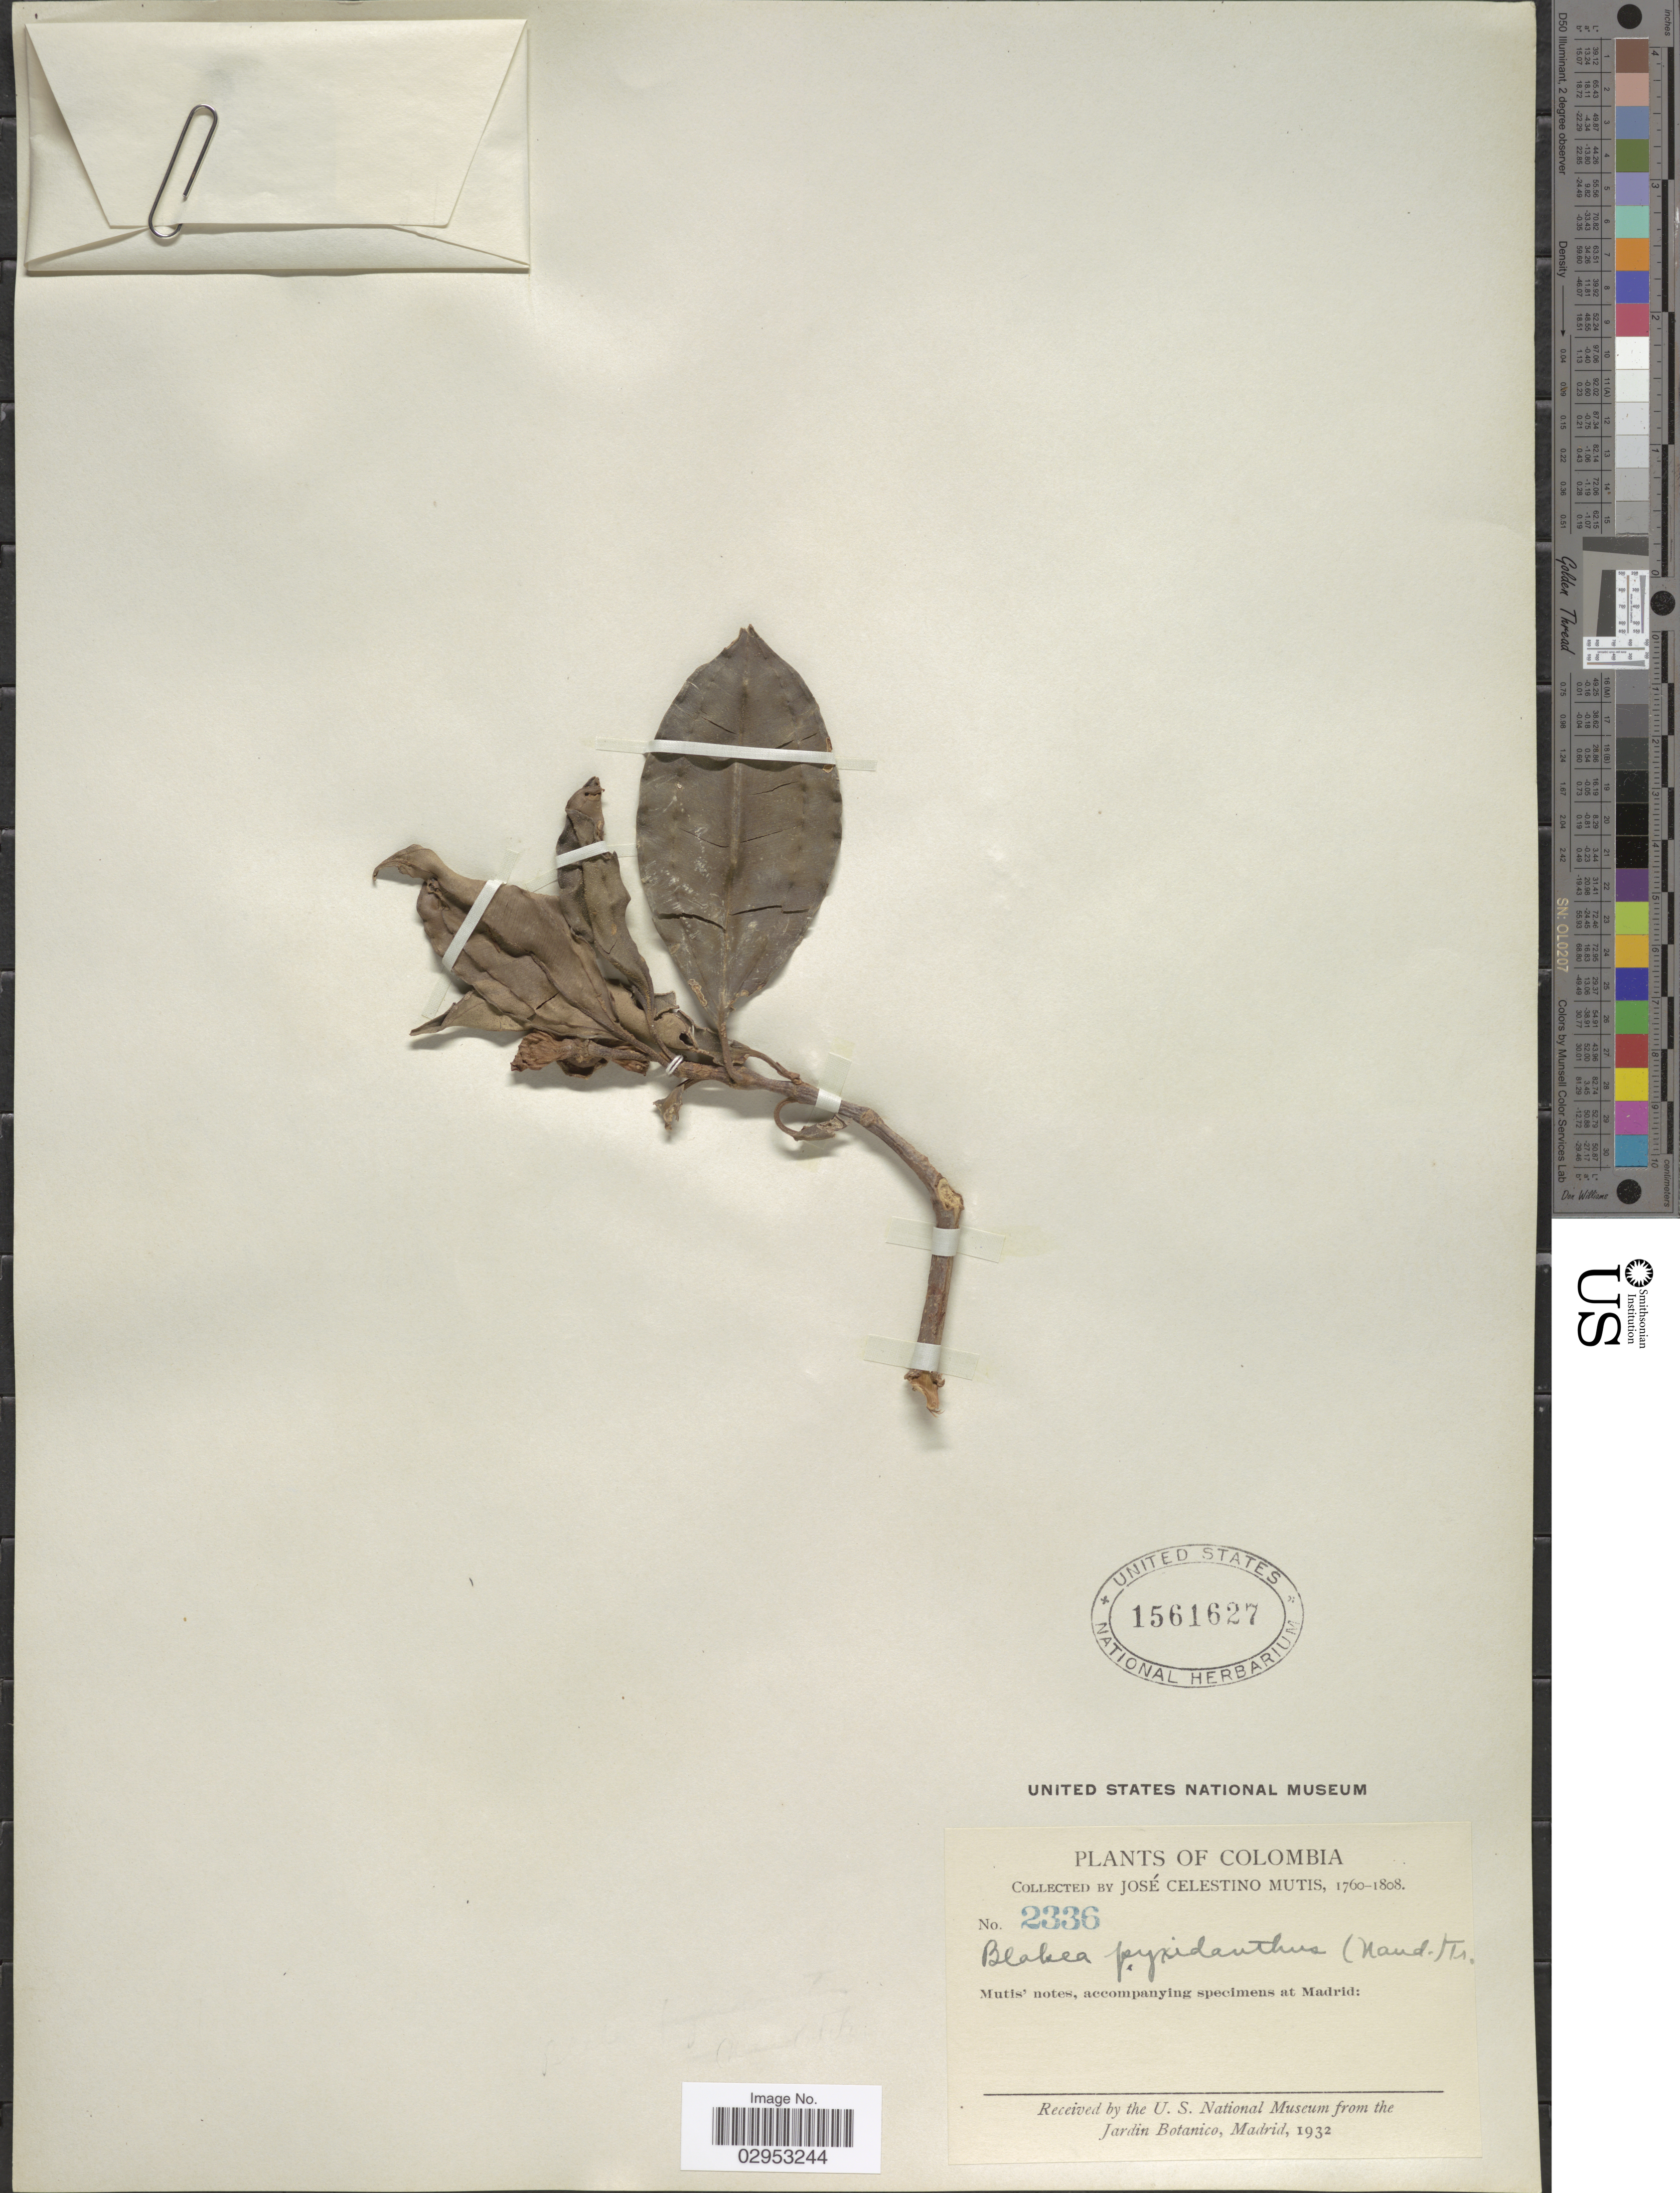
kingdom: Plantae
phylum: Tracheophyta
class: Magnoliopsida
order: Myrtales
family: Melastomataceae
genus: Blakea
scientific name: Blakea pyxidanthus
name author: Triana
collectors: J. C. B. Mutis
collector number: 2336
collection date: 1760/1808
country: Colombia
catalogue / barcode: US 1561627